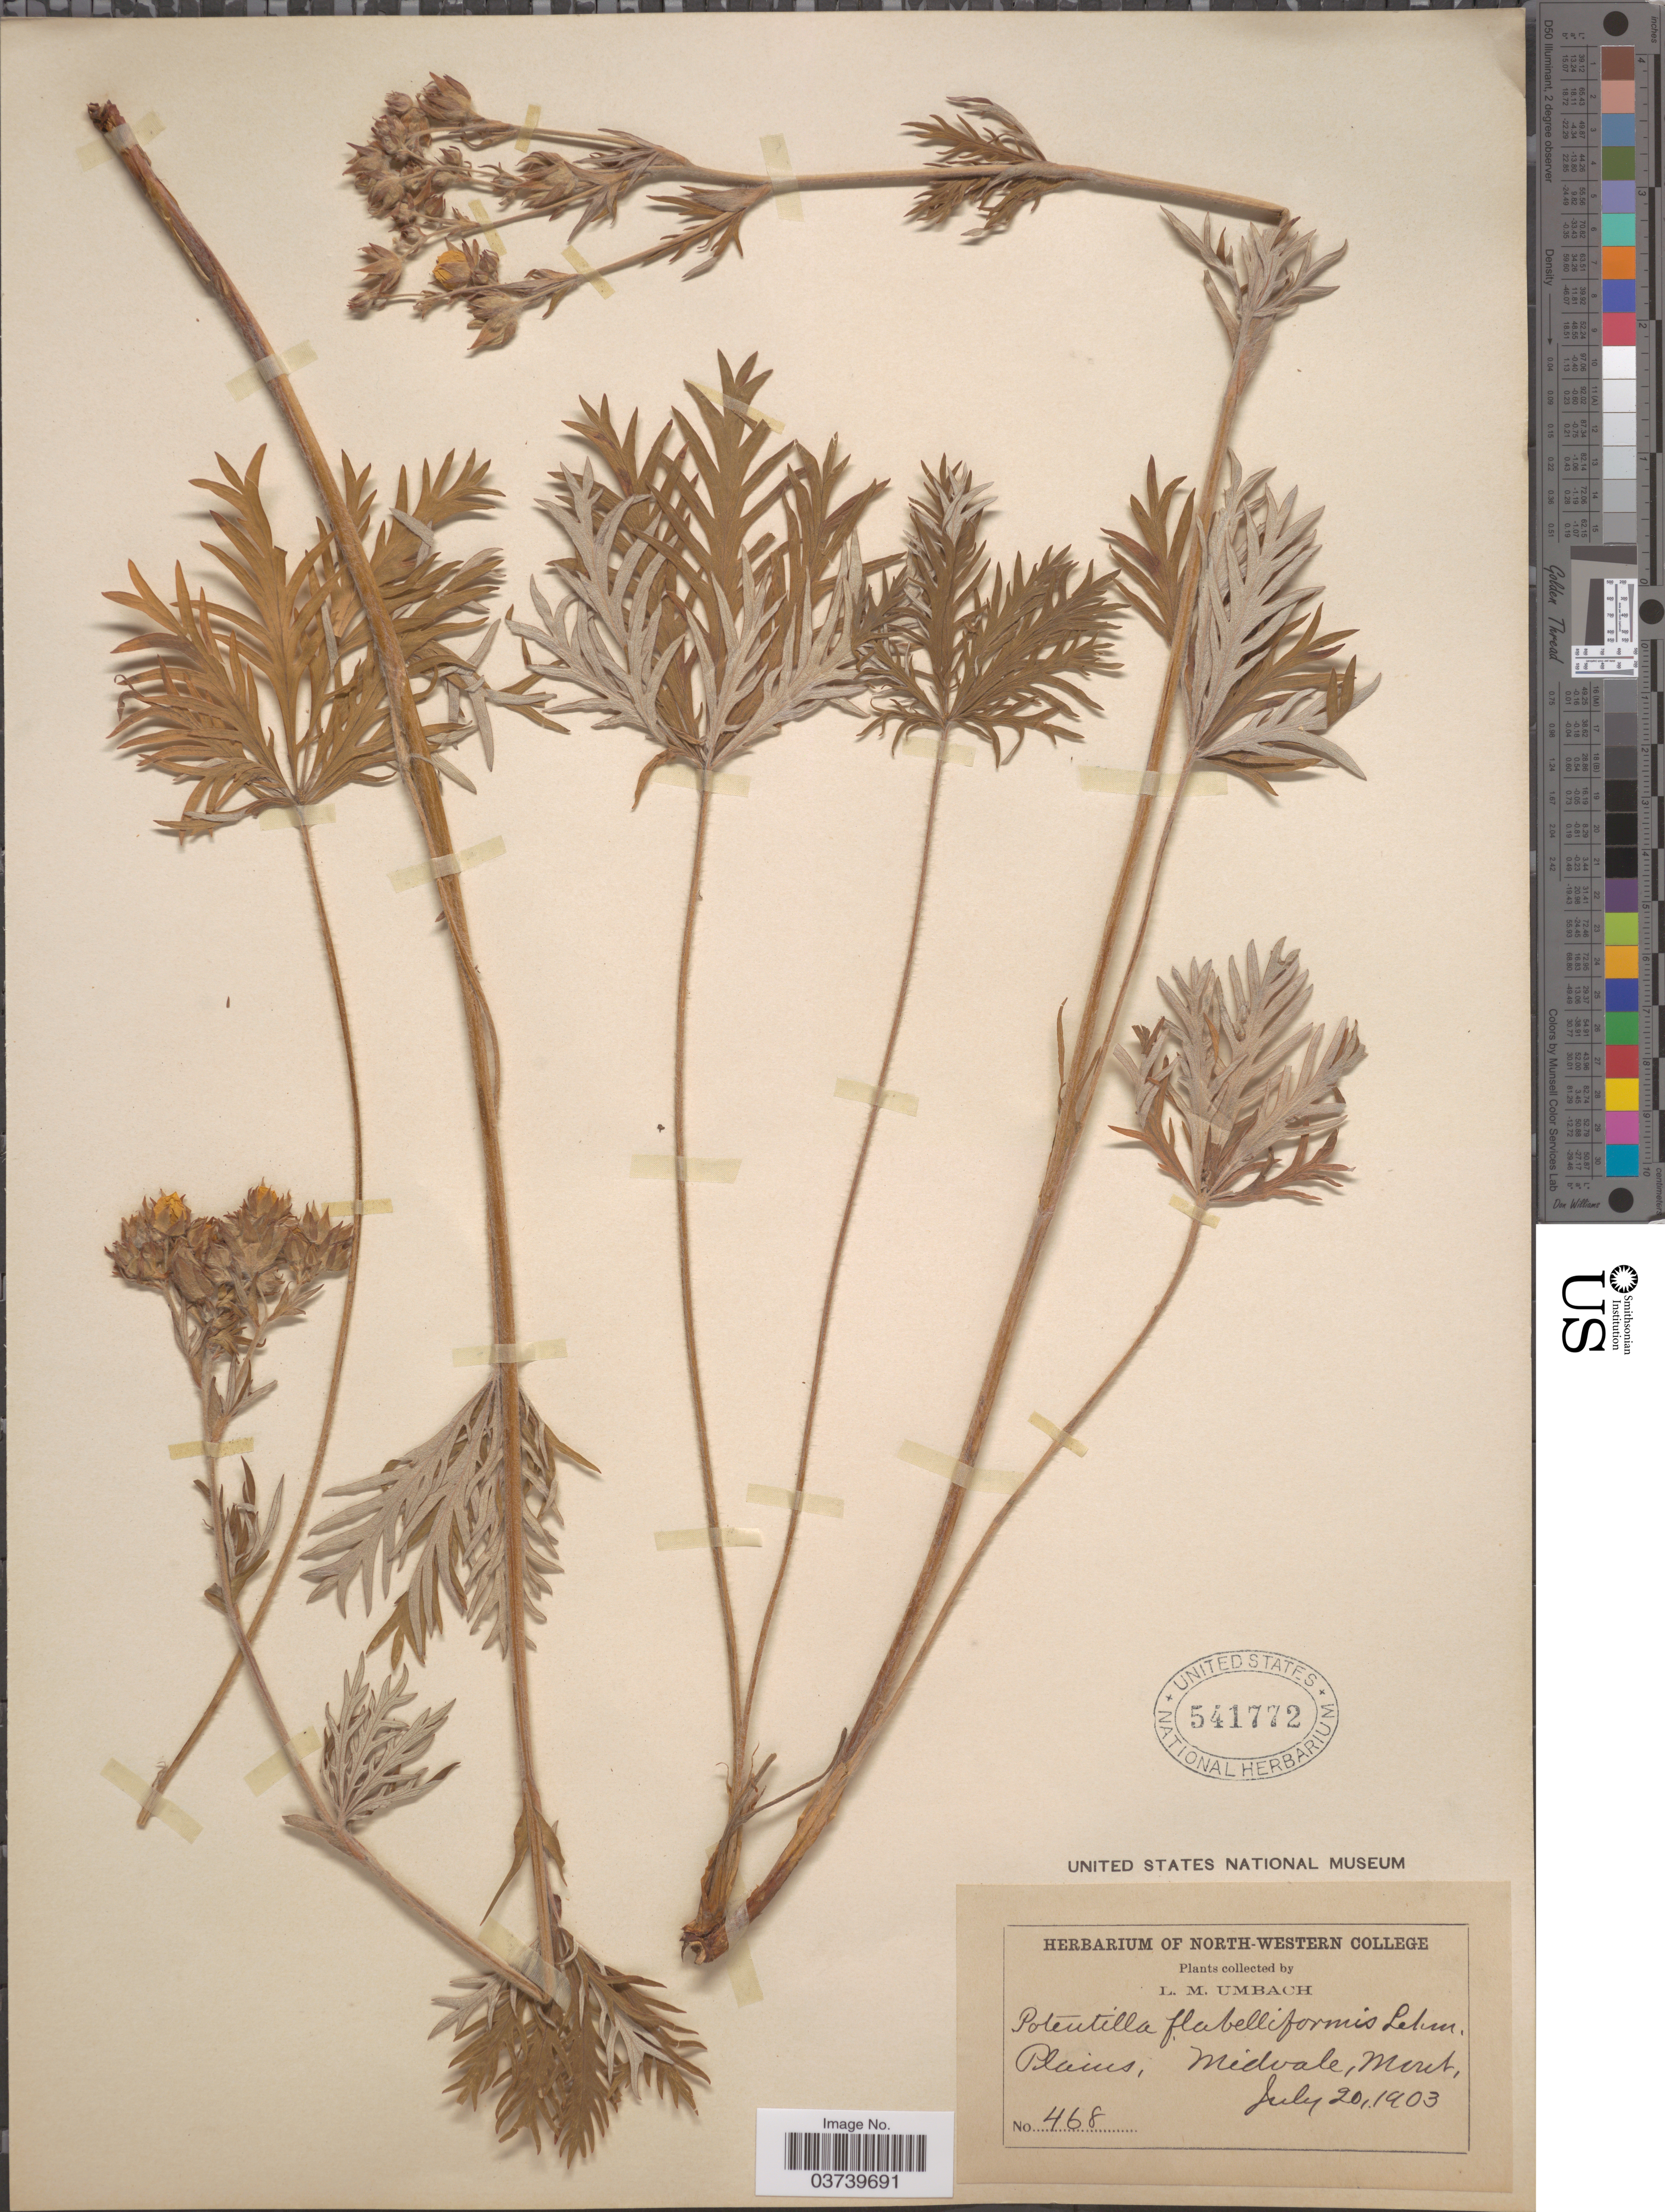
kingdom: Plantae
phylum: Tracheophyta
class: Magnoliopsida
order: Rosales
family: Rosaceae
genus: Potentilla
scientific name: Potentilla gracilis var. flabelliformis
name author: (Lehm.) Nutt.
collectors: L. M. Umbach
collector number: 468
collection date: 1903-07-20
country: United States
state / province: Montana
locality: Plains, Midvale.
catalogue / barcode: US 541772